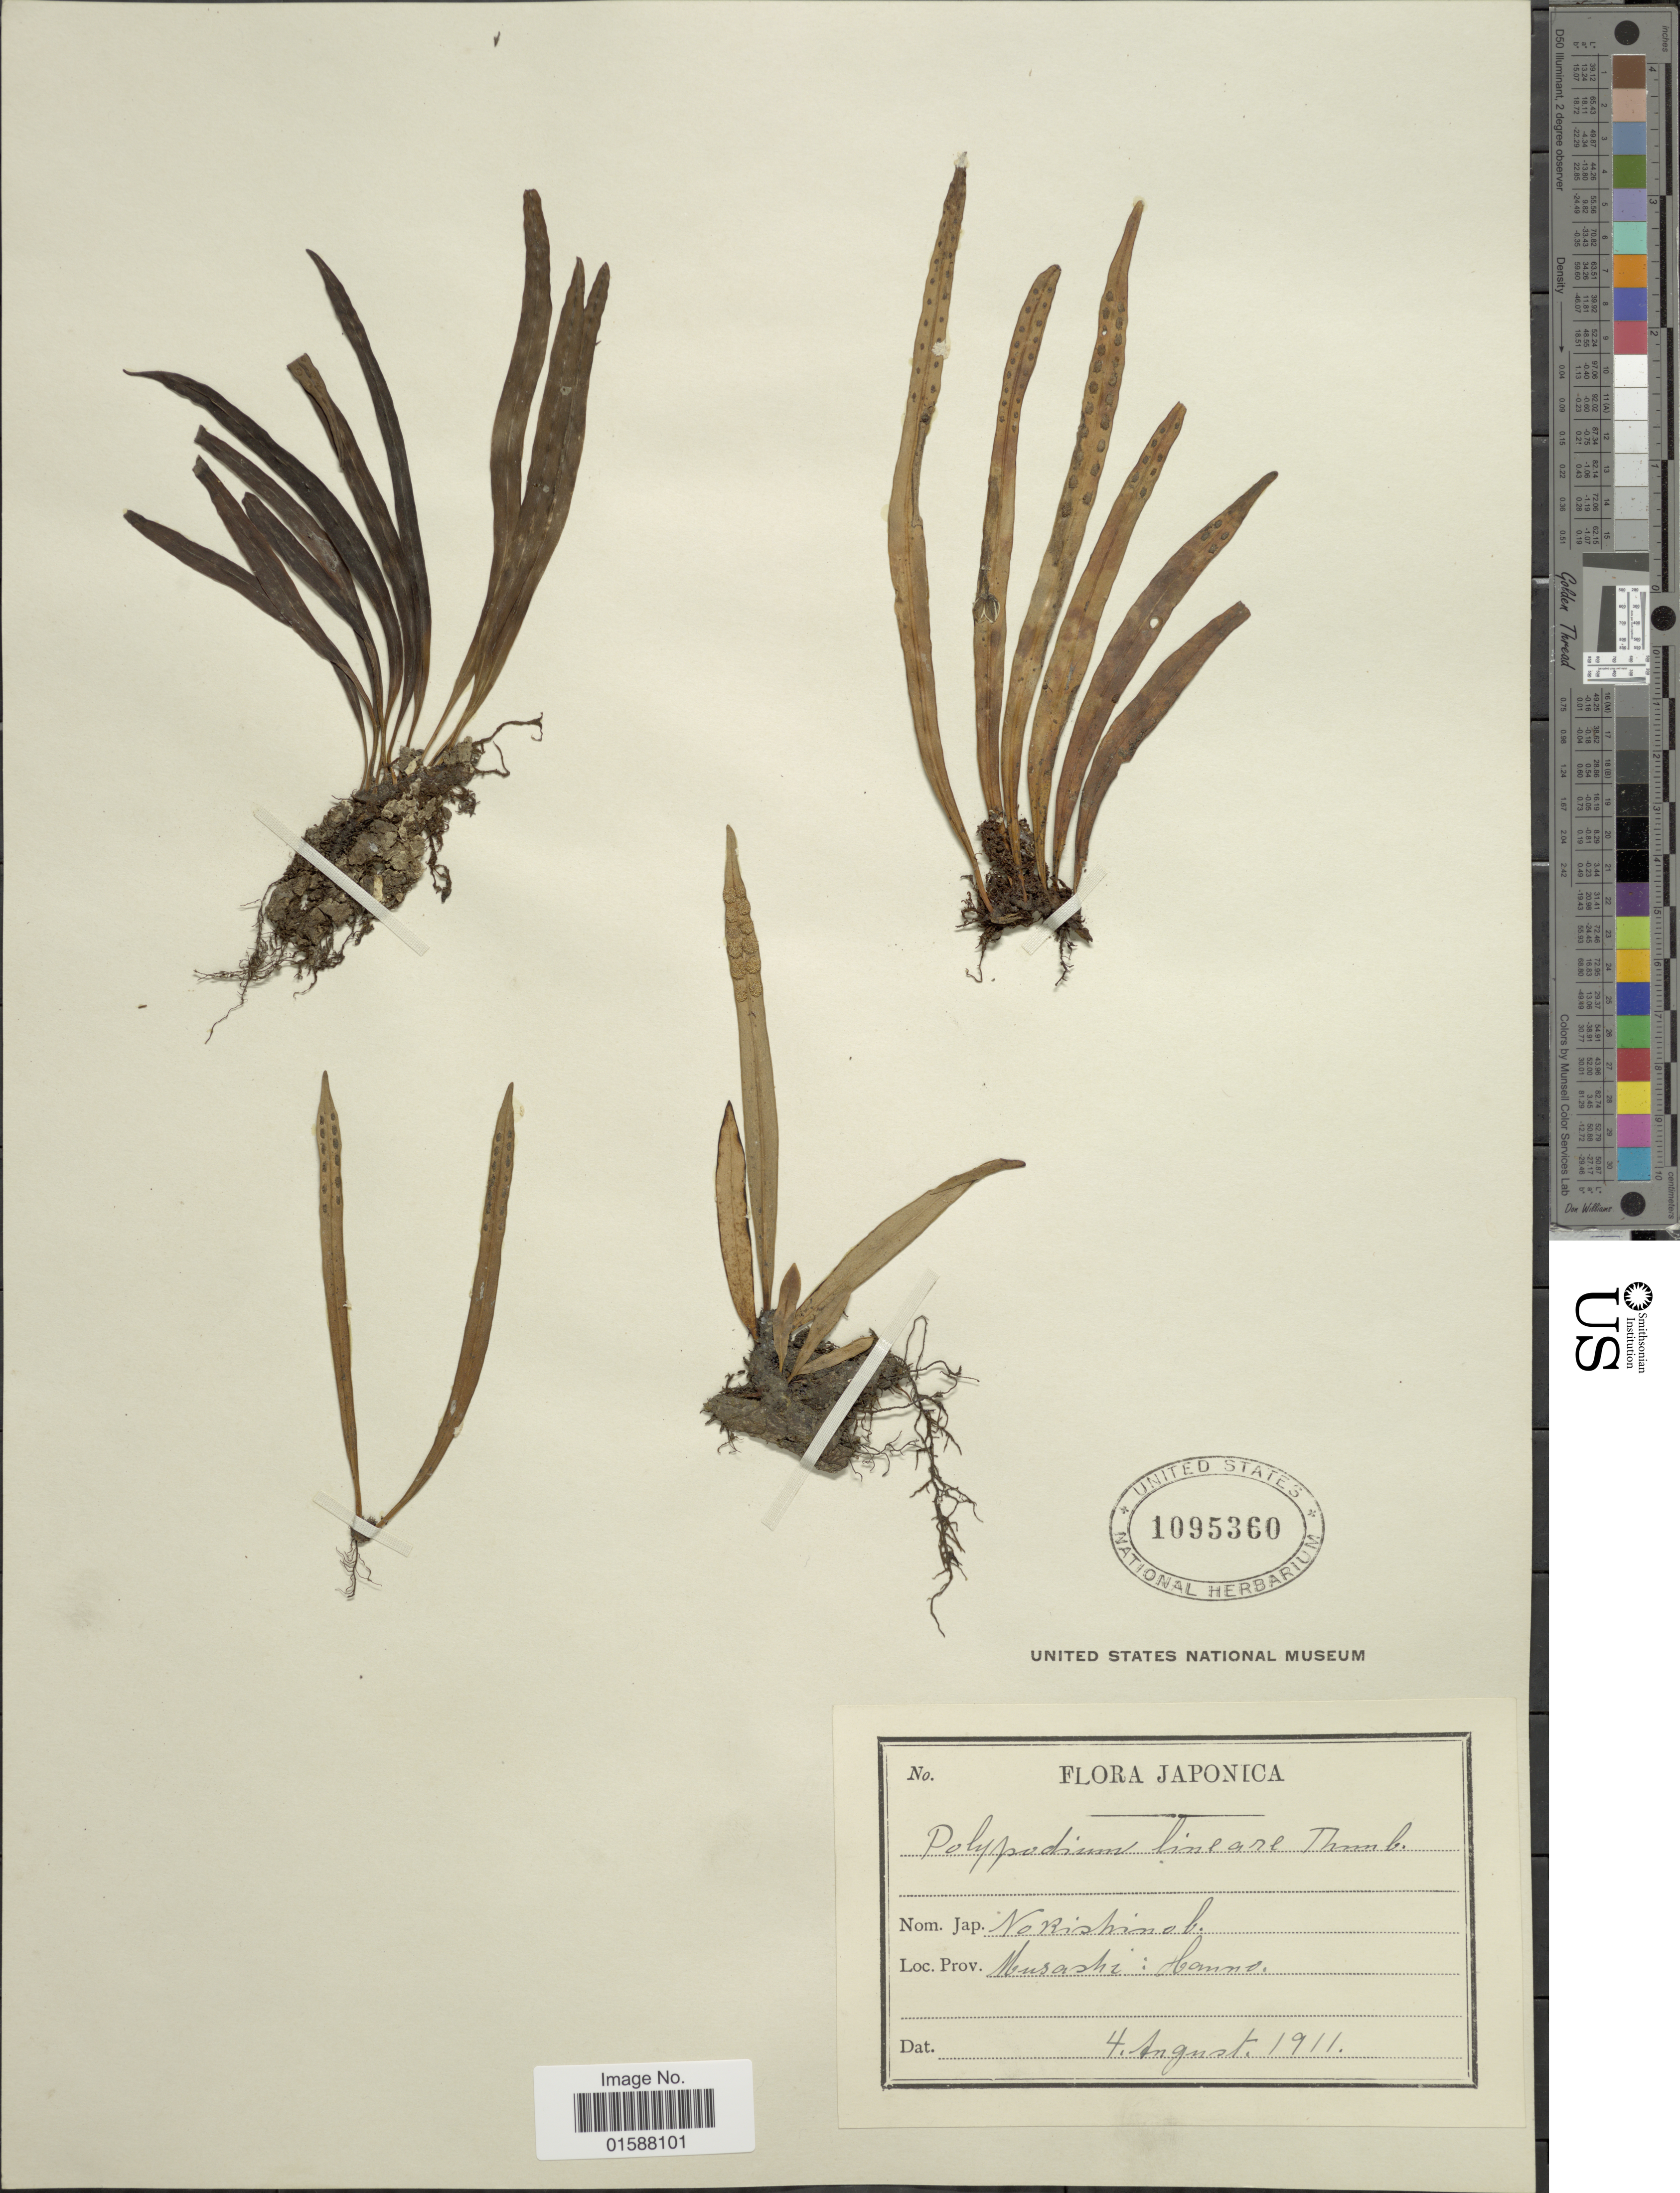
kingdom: Plantae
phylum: Tracheophyta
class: Polypodiopsida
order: Polypodiales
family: Polypodiaceae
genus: Lepisorus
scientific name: Lepisorus thunbergianus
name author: (Kaulf.) Ching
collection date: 1911-08-04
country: Japan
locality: Musashi: Hanno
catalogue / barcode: US 1095360